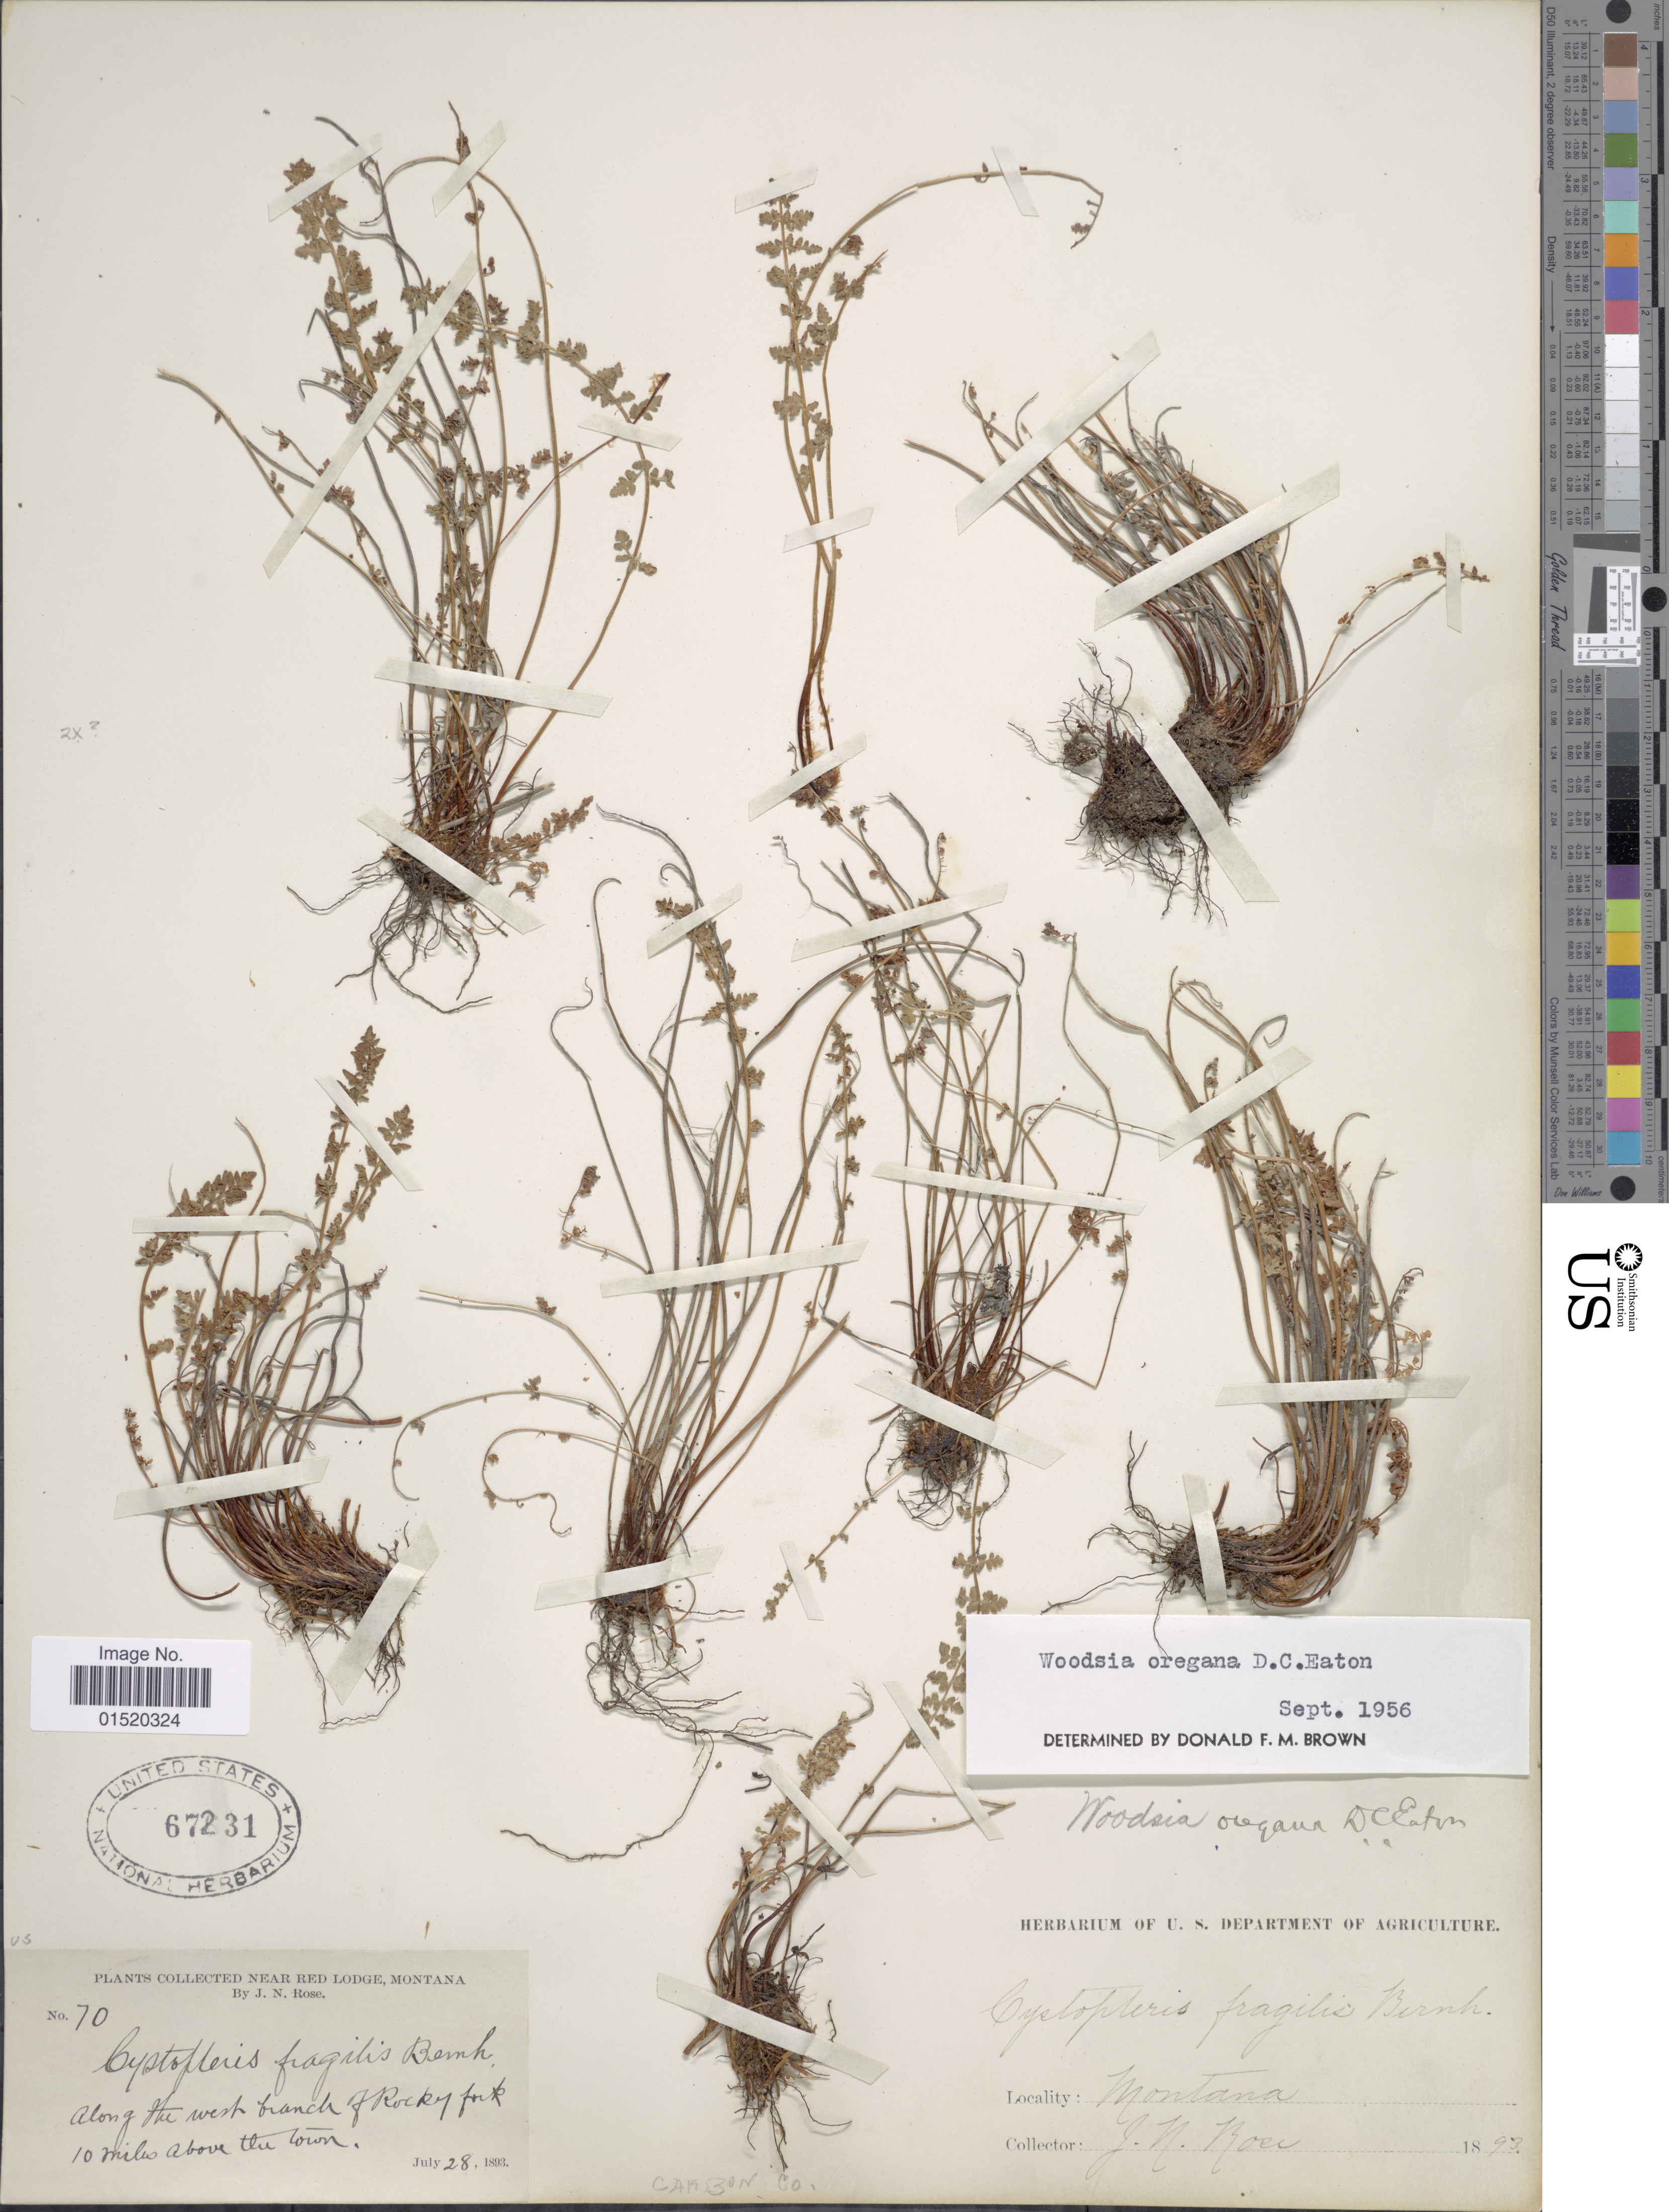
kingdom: Plantae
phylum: Tracheophyta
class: Polypodiopsida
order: Polypodiales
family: Woodsiaceae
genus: Woodsia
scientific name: Woodsia oregana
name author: D.C. Eaton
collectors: J. N. Rose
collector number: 70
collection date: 1893-07-28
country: United States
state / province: Montana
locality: Near Red Lodge, Along the west branch of Rocky fork 10 miles above the town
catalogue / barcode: US 67231